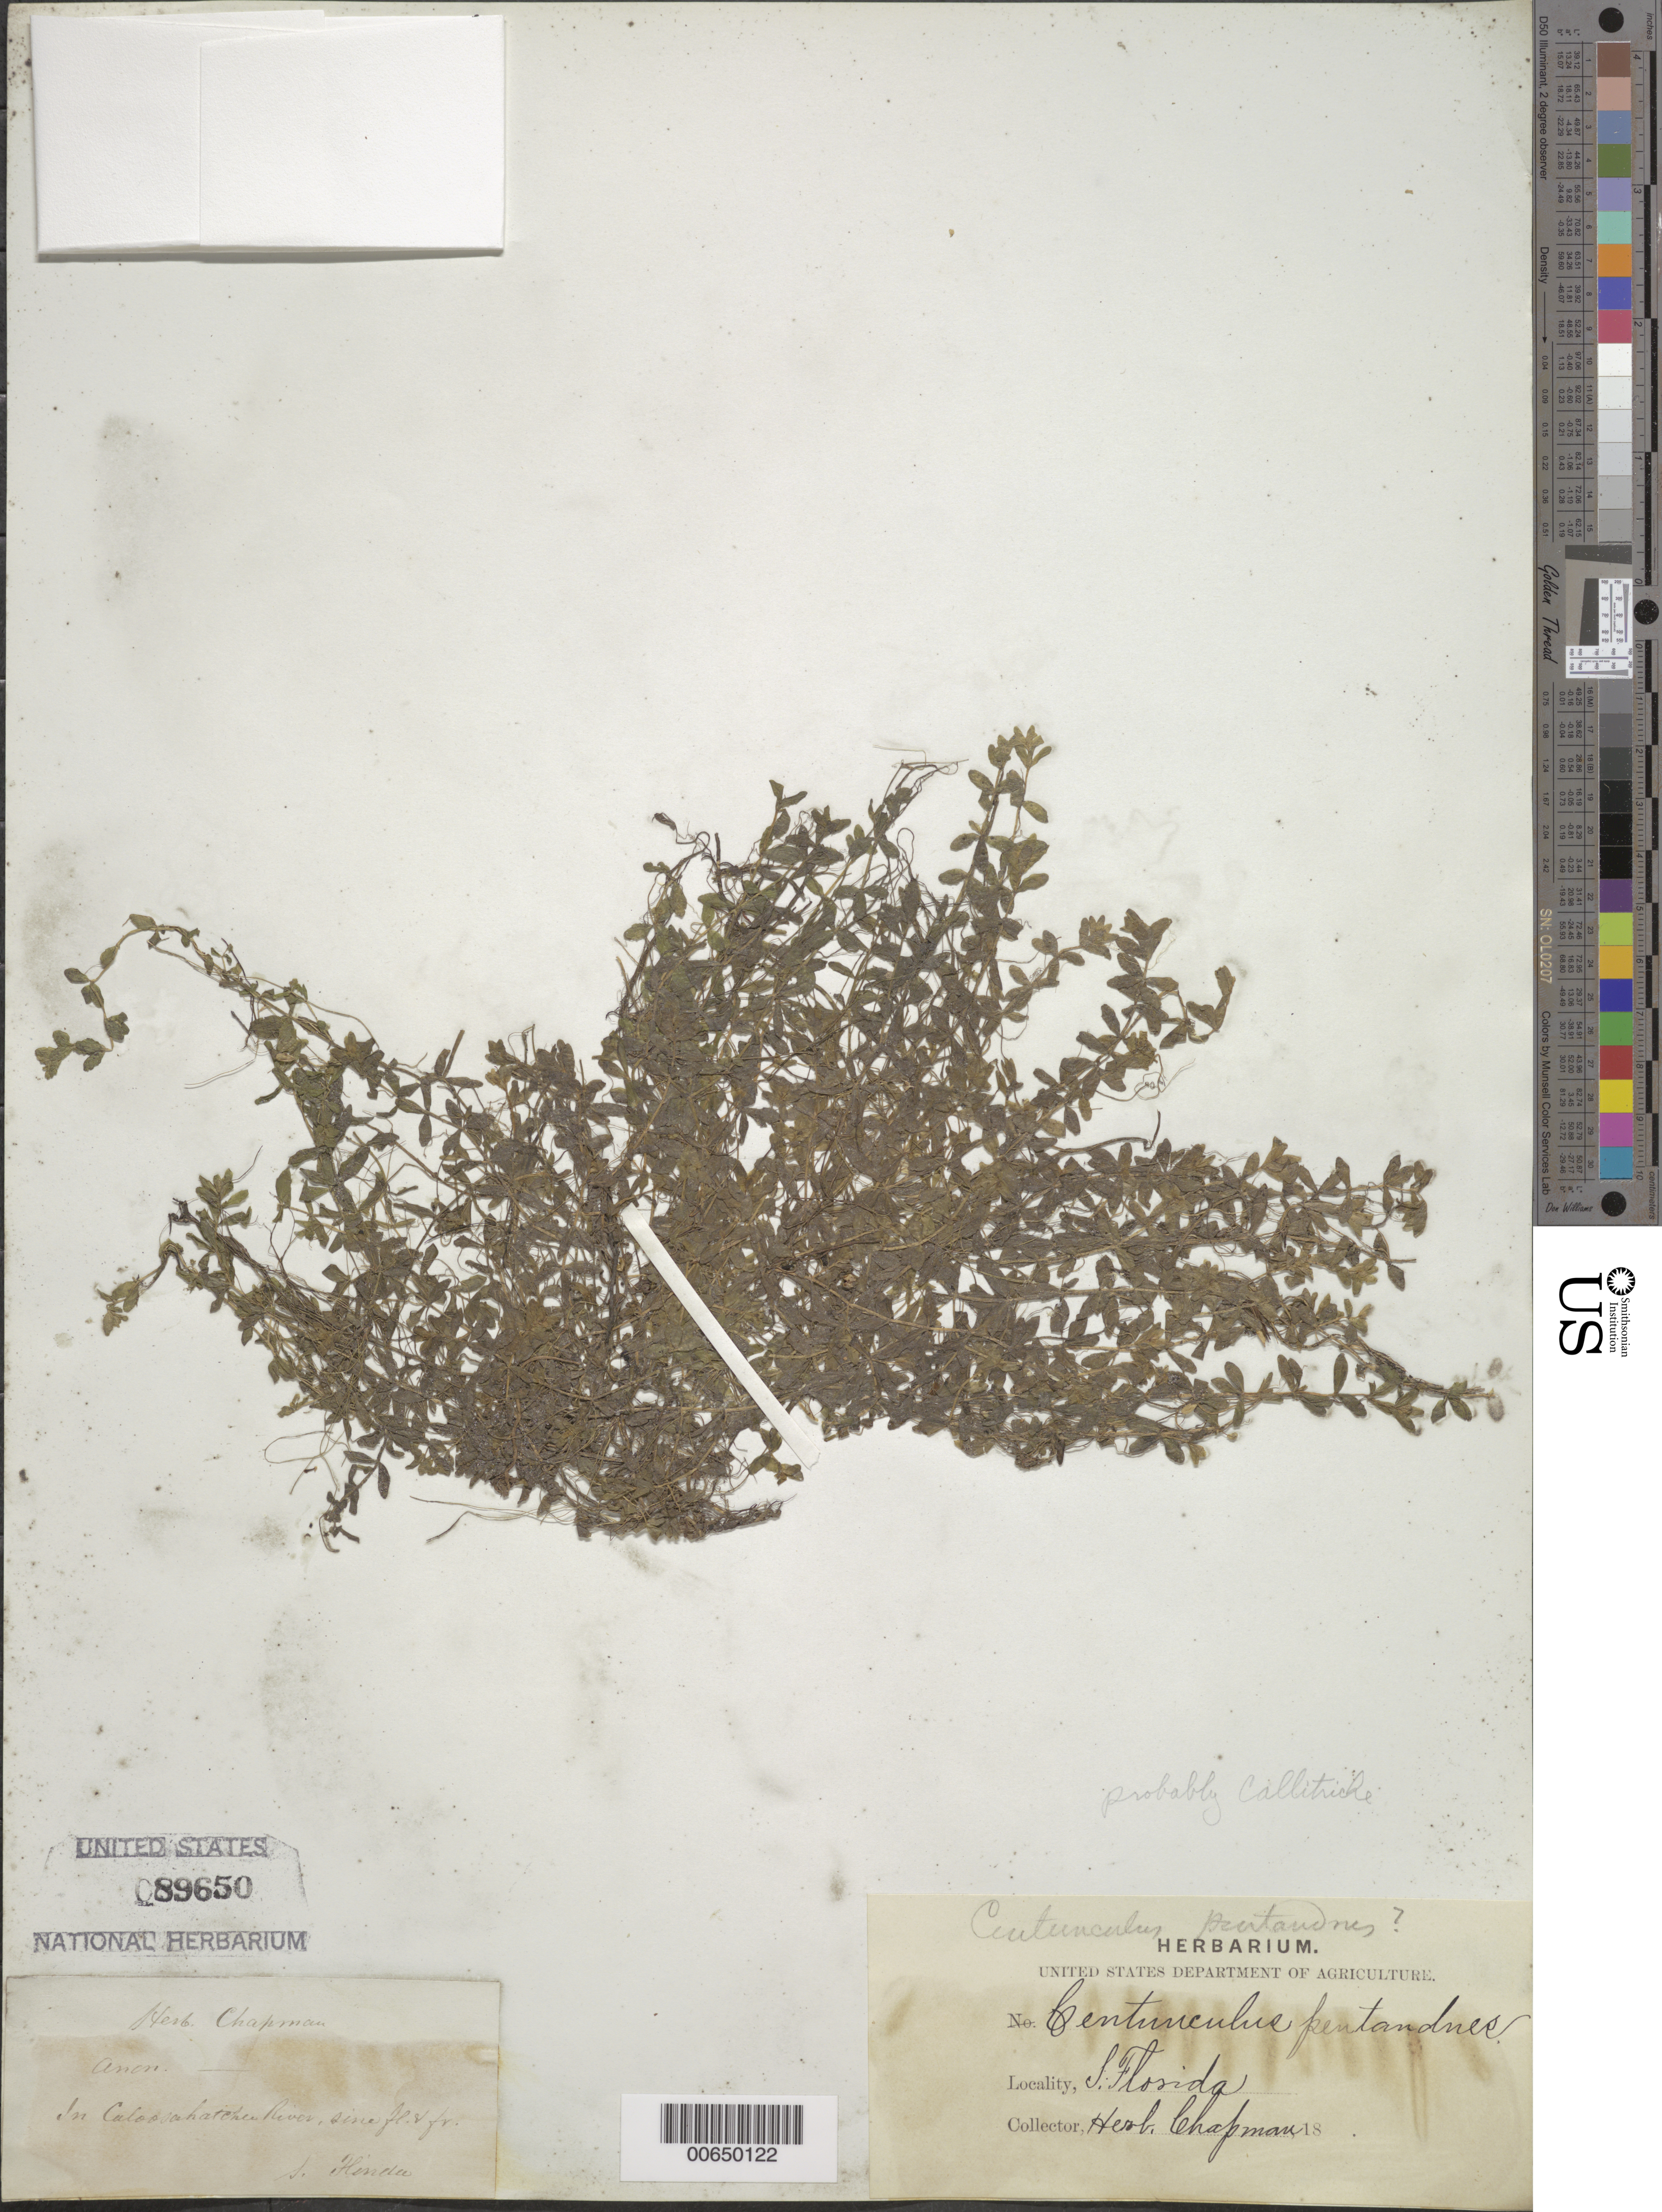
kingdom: Plantae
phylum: Tracheophyta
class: Magnoliopsida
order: Ericales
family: Primulaceae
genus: Centunculus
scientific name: Centunculus pentandrus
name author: R. Br.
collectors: A. W. Chapman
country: United States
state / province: Florida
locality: In Caloosahatchee River.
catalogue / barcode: US 89650